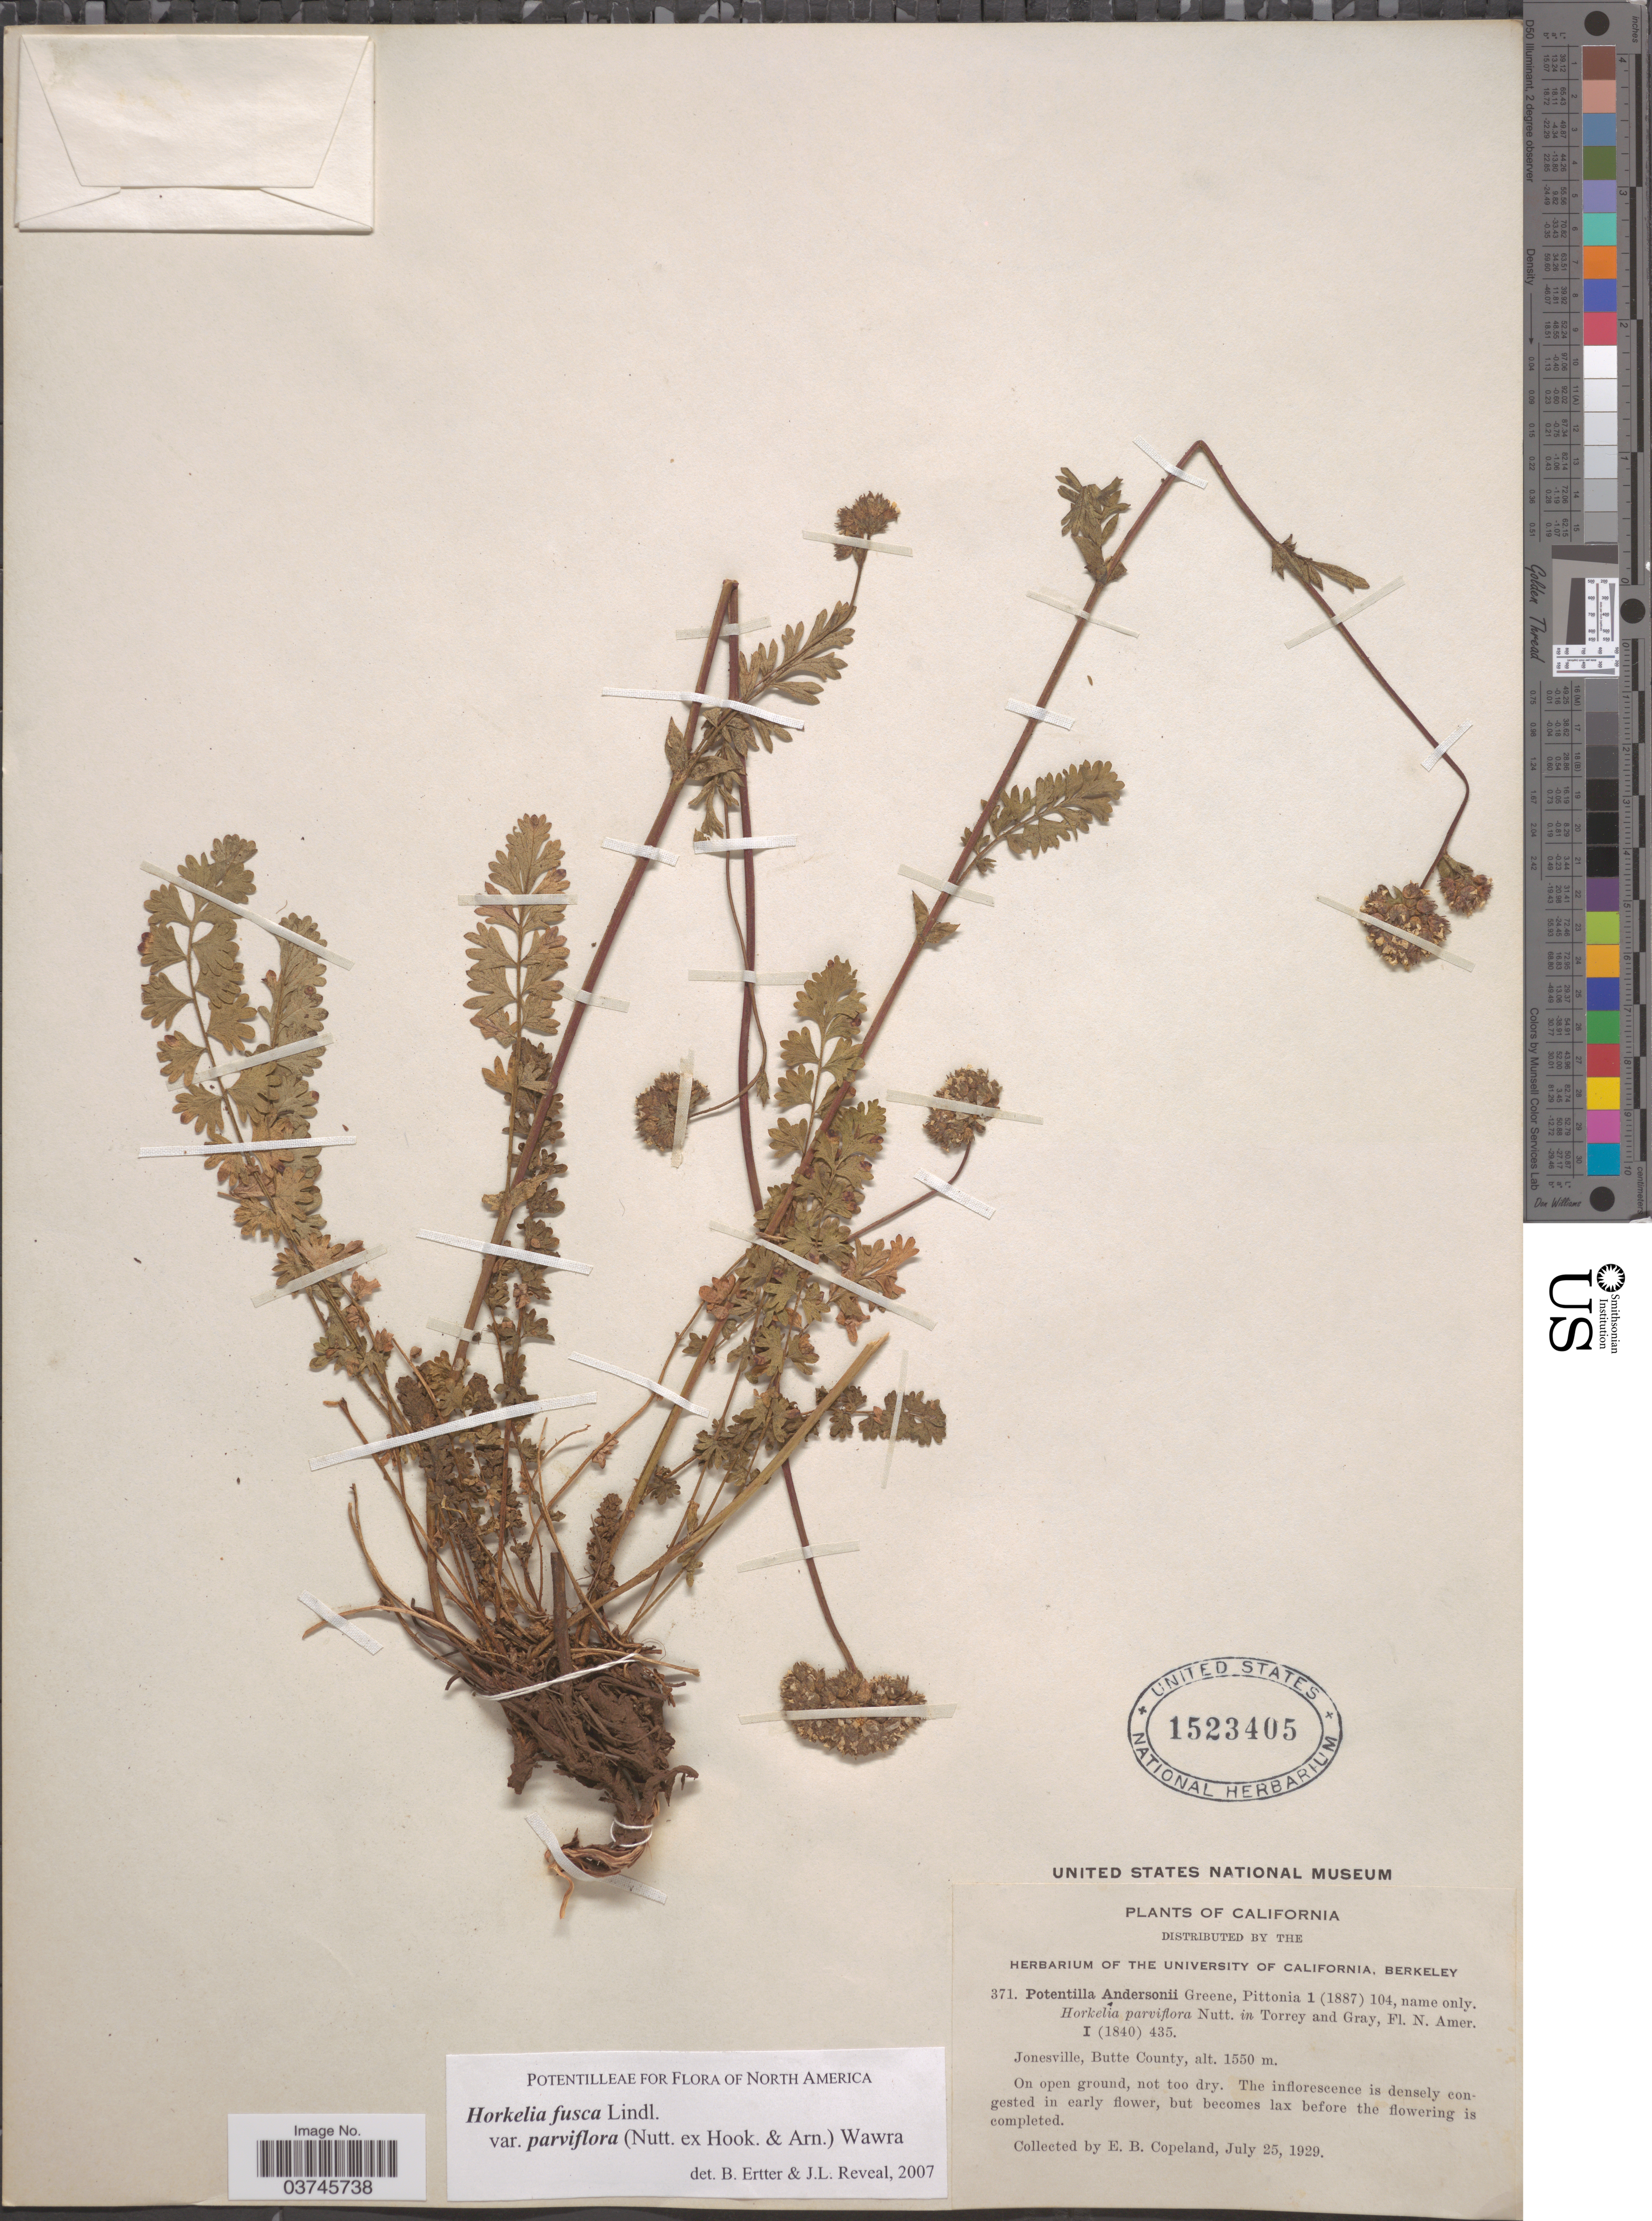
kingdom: Plantae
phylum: Tracheophyta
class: Magnoliopsida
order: Rosales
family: Rosaceae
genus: Potentilla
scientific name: Potentilla douglasii var. parviflora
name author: (Nutt. ex Hook. & Arn.) J.T. Howell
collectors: E. B. Copeland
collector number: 371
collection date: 1929-07-25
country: United States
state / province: California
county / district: Butte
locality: Jonesville, Butte County.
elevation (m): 1550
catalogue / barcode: US 1523405